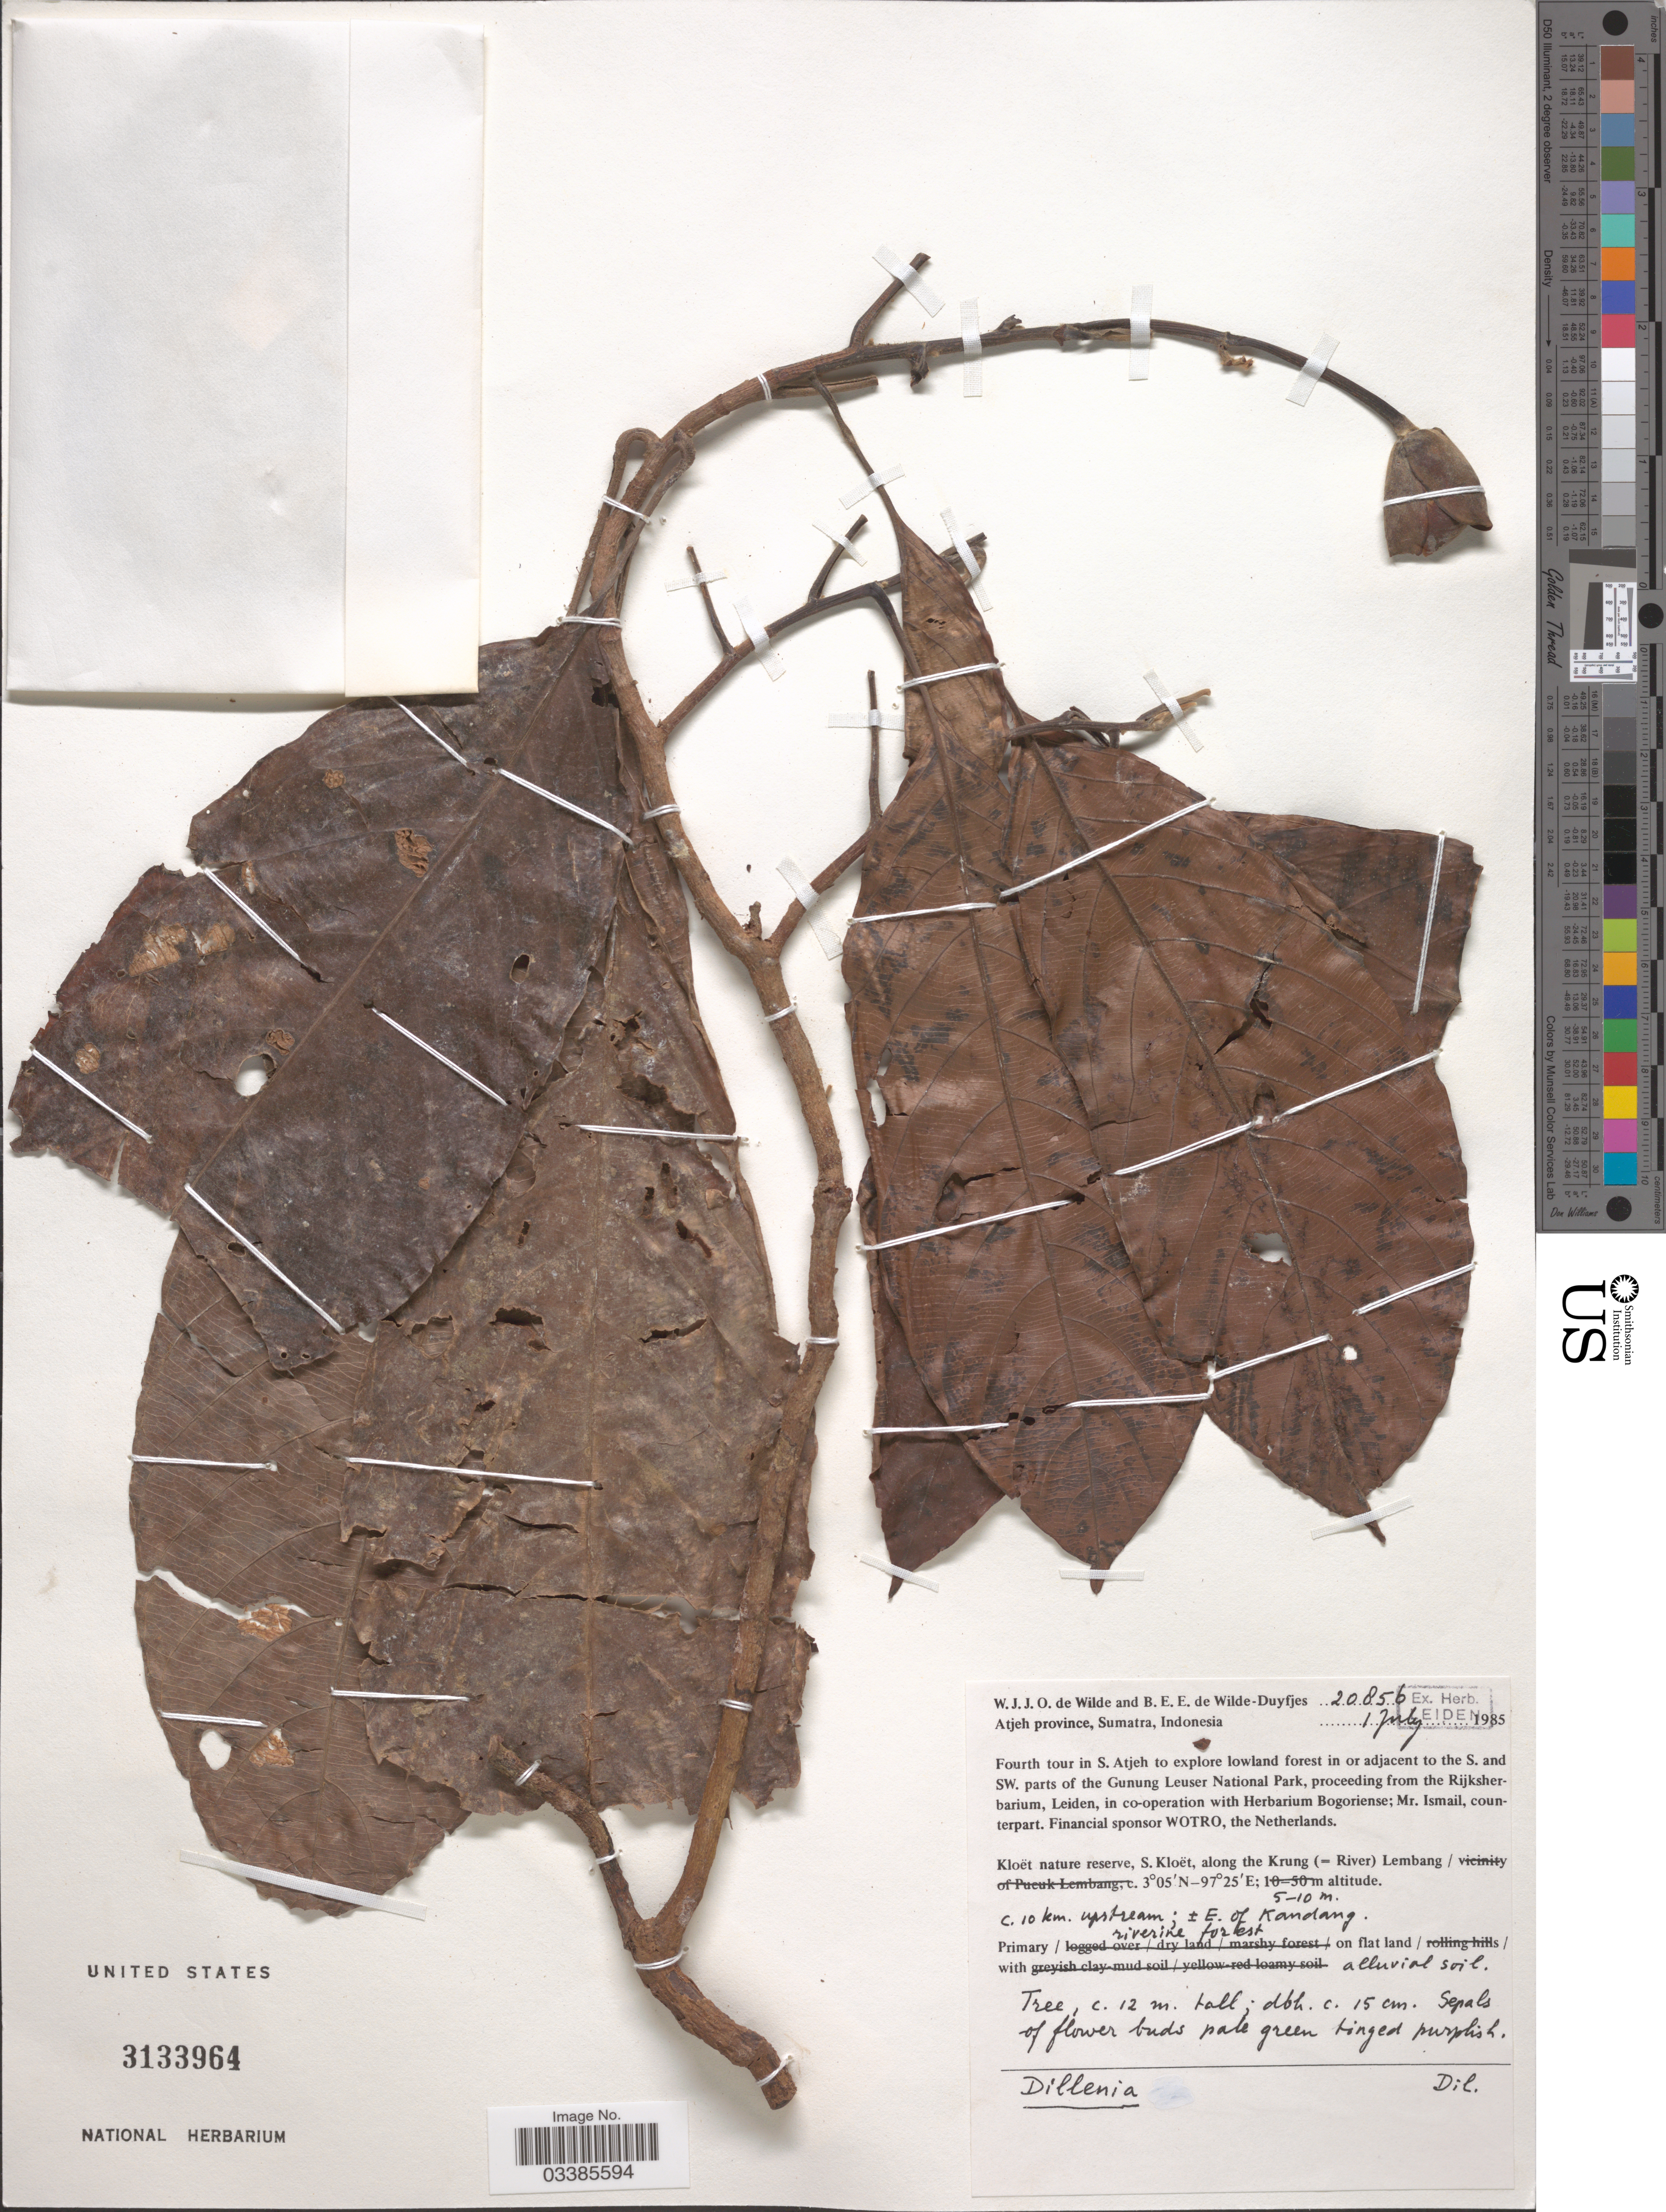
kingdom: Plantae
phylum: Tracheophyta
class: Magnoliopsida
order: Dilleniales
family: Dilleniaceae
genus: Dillenia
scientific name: Dillenia sp.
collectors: W. J. de Wilde & B. E. de Wilde-Duyfjes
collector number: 20856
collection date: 1985-07-01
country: Indonesia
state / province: Sumatra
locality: Atjeh Province. S. Atjeh. Kloët nature reserve, S. Kloët, along the Krung (=River) Lembang. C. 10 km. upstream; ± E. of Kandang.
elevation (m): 5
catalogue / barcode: US 3133964